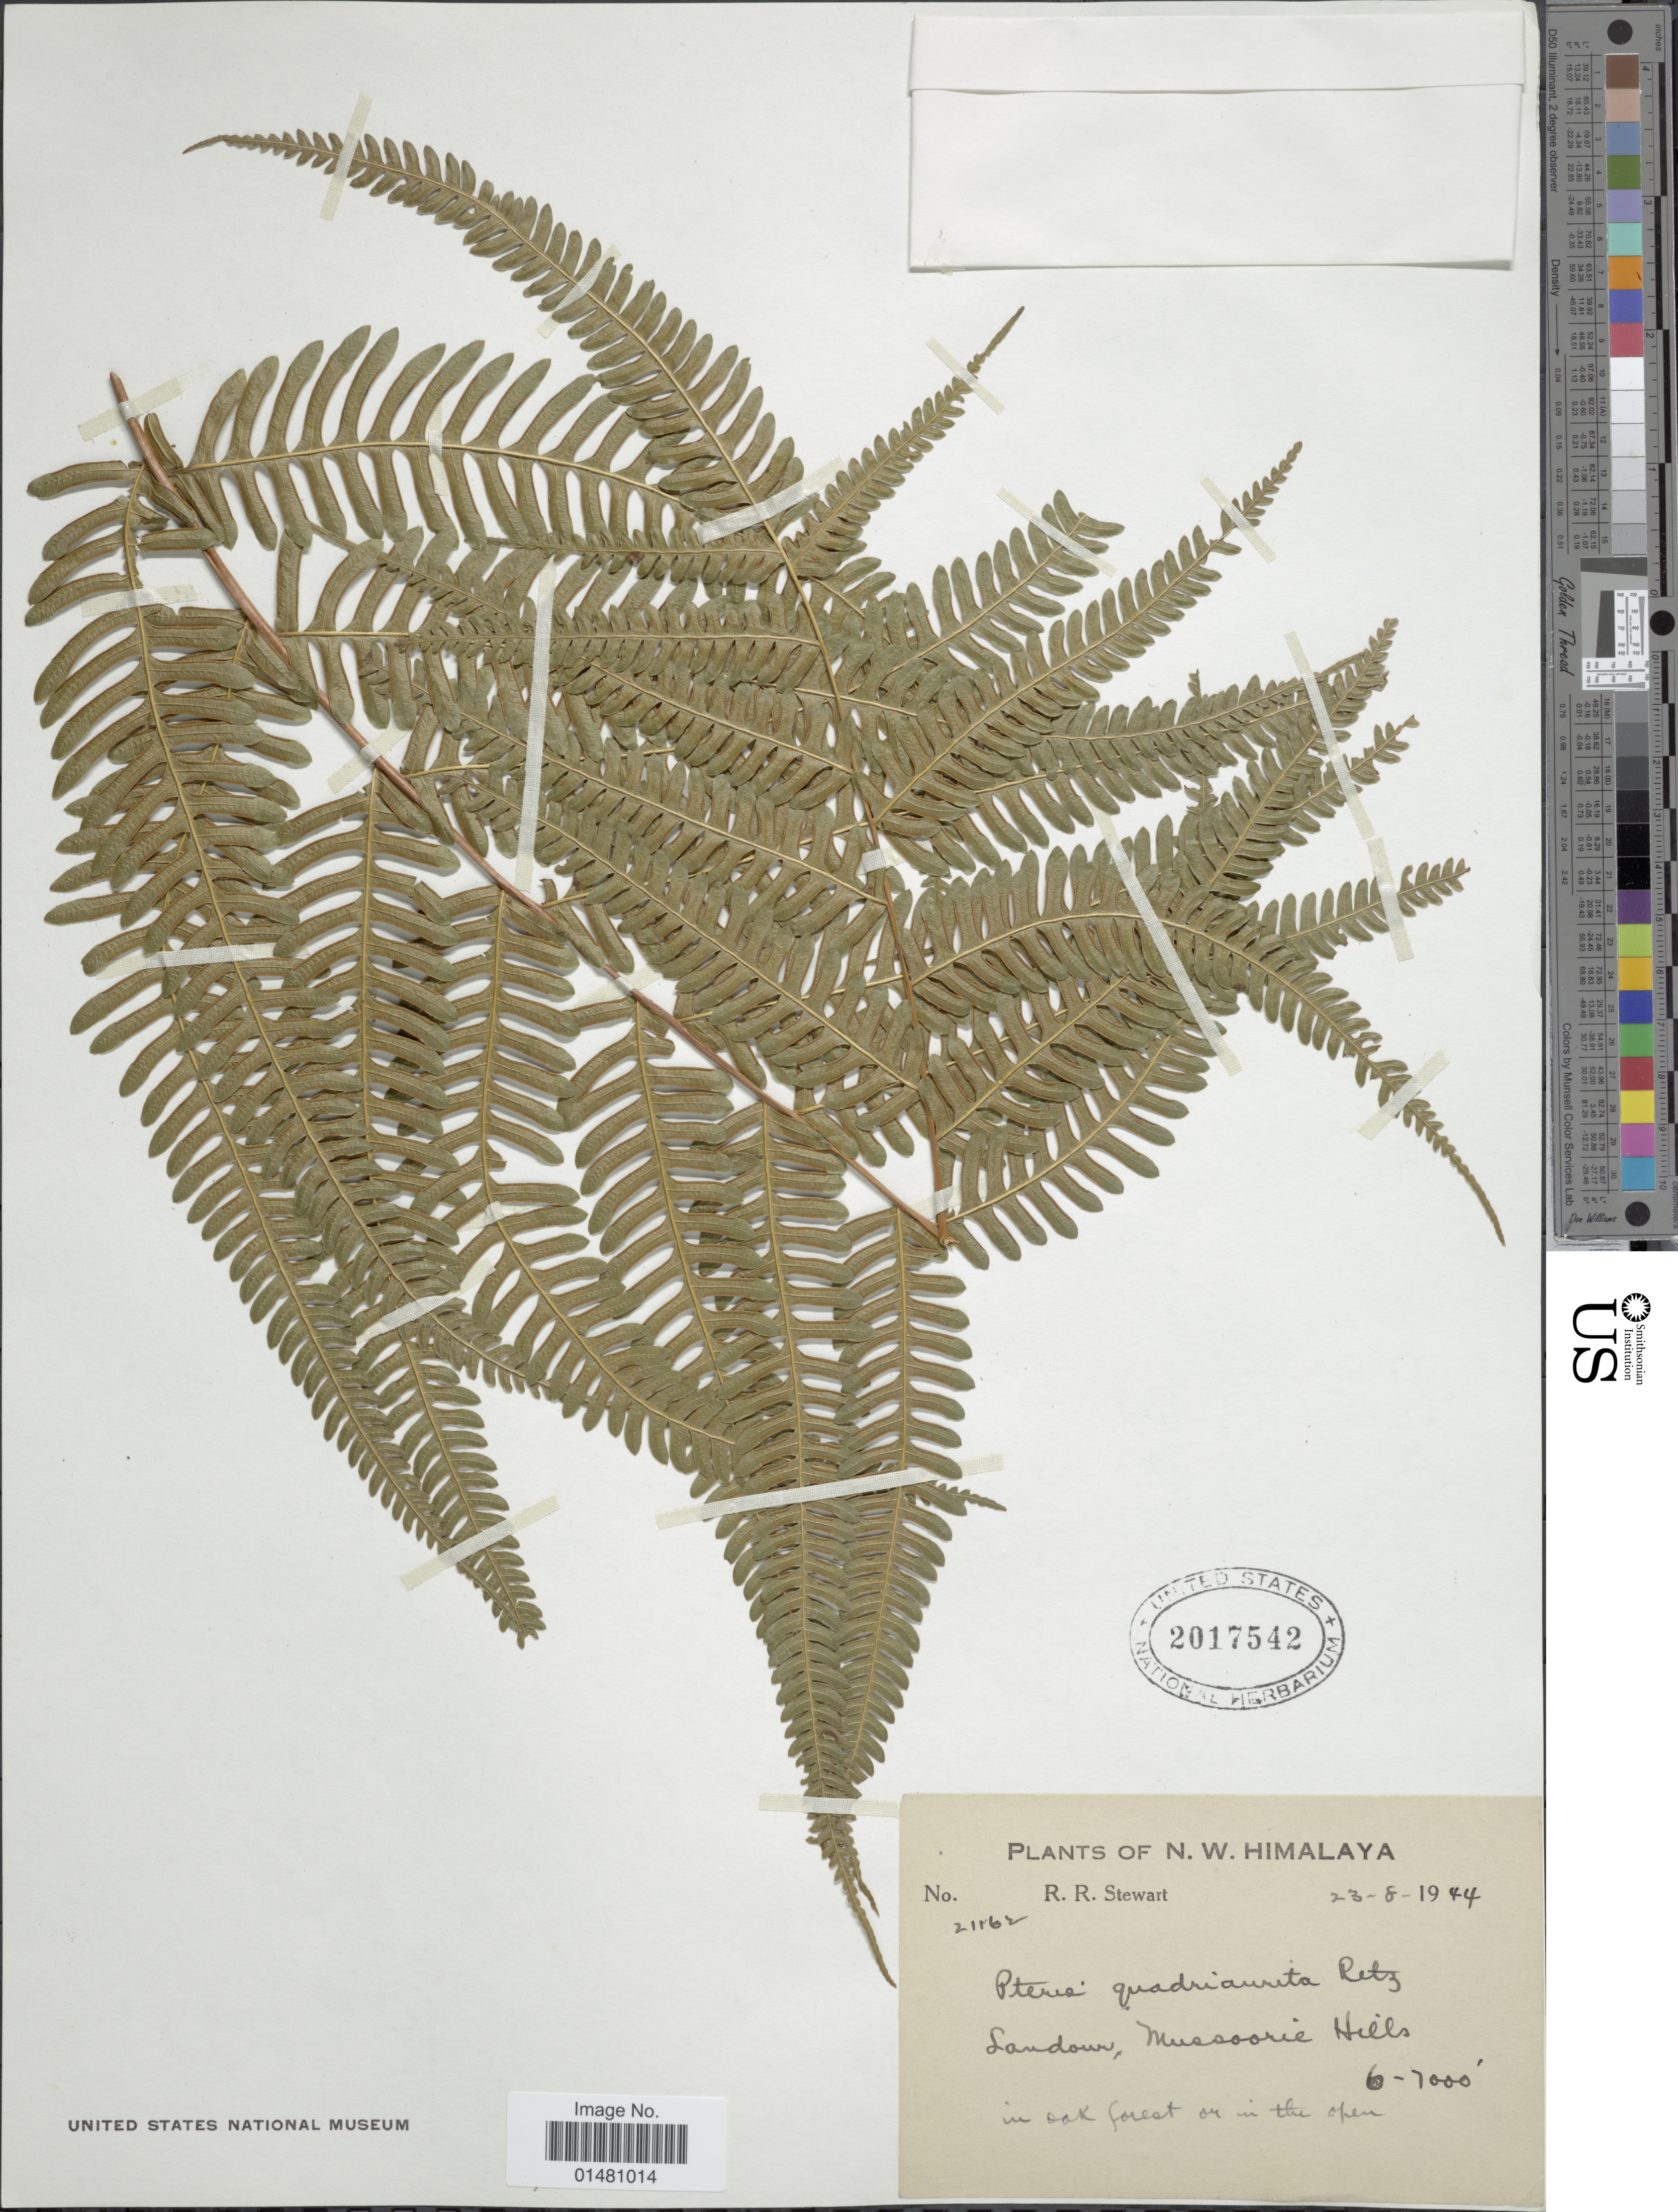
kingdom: Plantae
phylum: Tracheophyta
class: Polypodiopsida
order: Polypodiales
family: Pteridaceae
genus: Pteris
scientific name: Pteris quadriaurita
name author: Retz.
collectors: R. R. Stewart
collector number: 21162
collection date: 1944-08-23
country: India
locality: N.W. Himalaya, Lamdour, Mussoorie Hills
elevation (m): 1829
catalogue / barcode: US 2017542